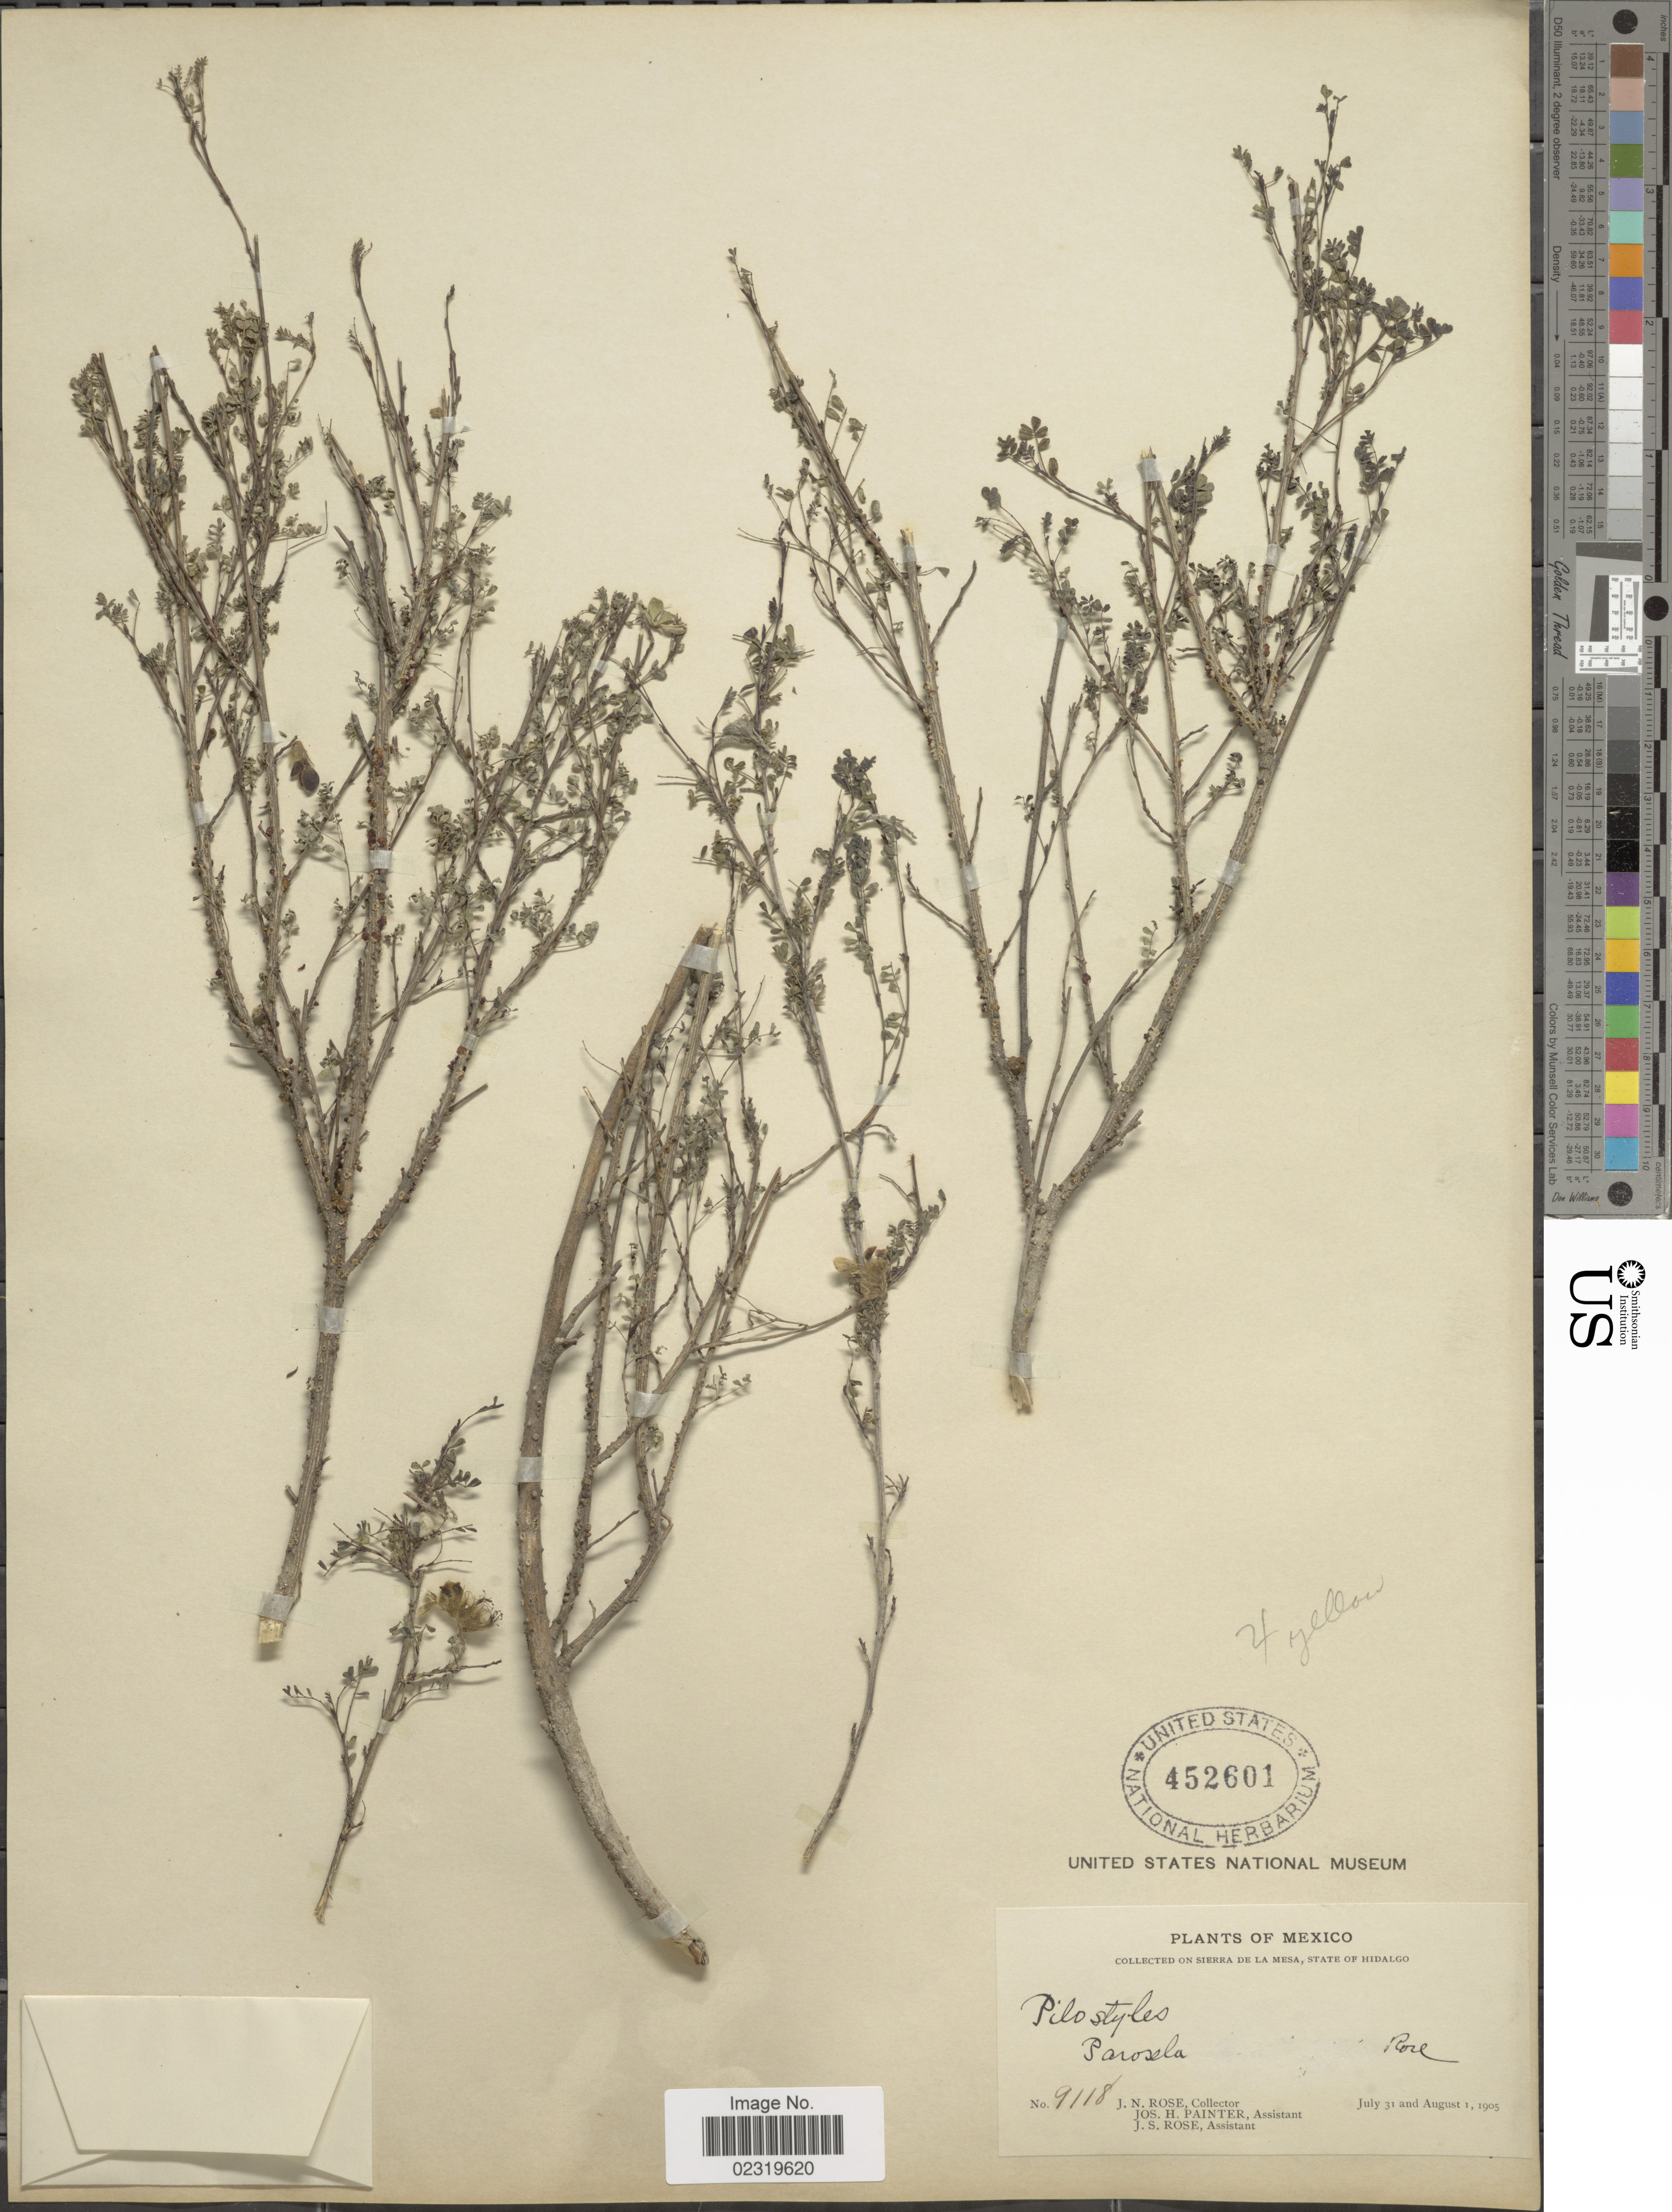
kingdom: Plantae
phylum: Tracheophyta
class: Magnoliopsida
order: Fabales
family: Fabaceae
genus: Dalea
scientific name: Dalea melantha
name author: S. Schauer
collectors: J. N. Rose, J. H. Painter & J. S. Rose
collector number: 9118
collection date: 1905-07-31/1905-08-01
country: Mexico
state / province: Hidalgo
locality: Sierra de la Mesa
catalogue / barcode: US 452601